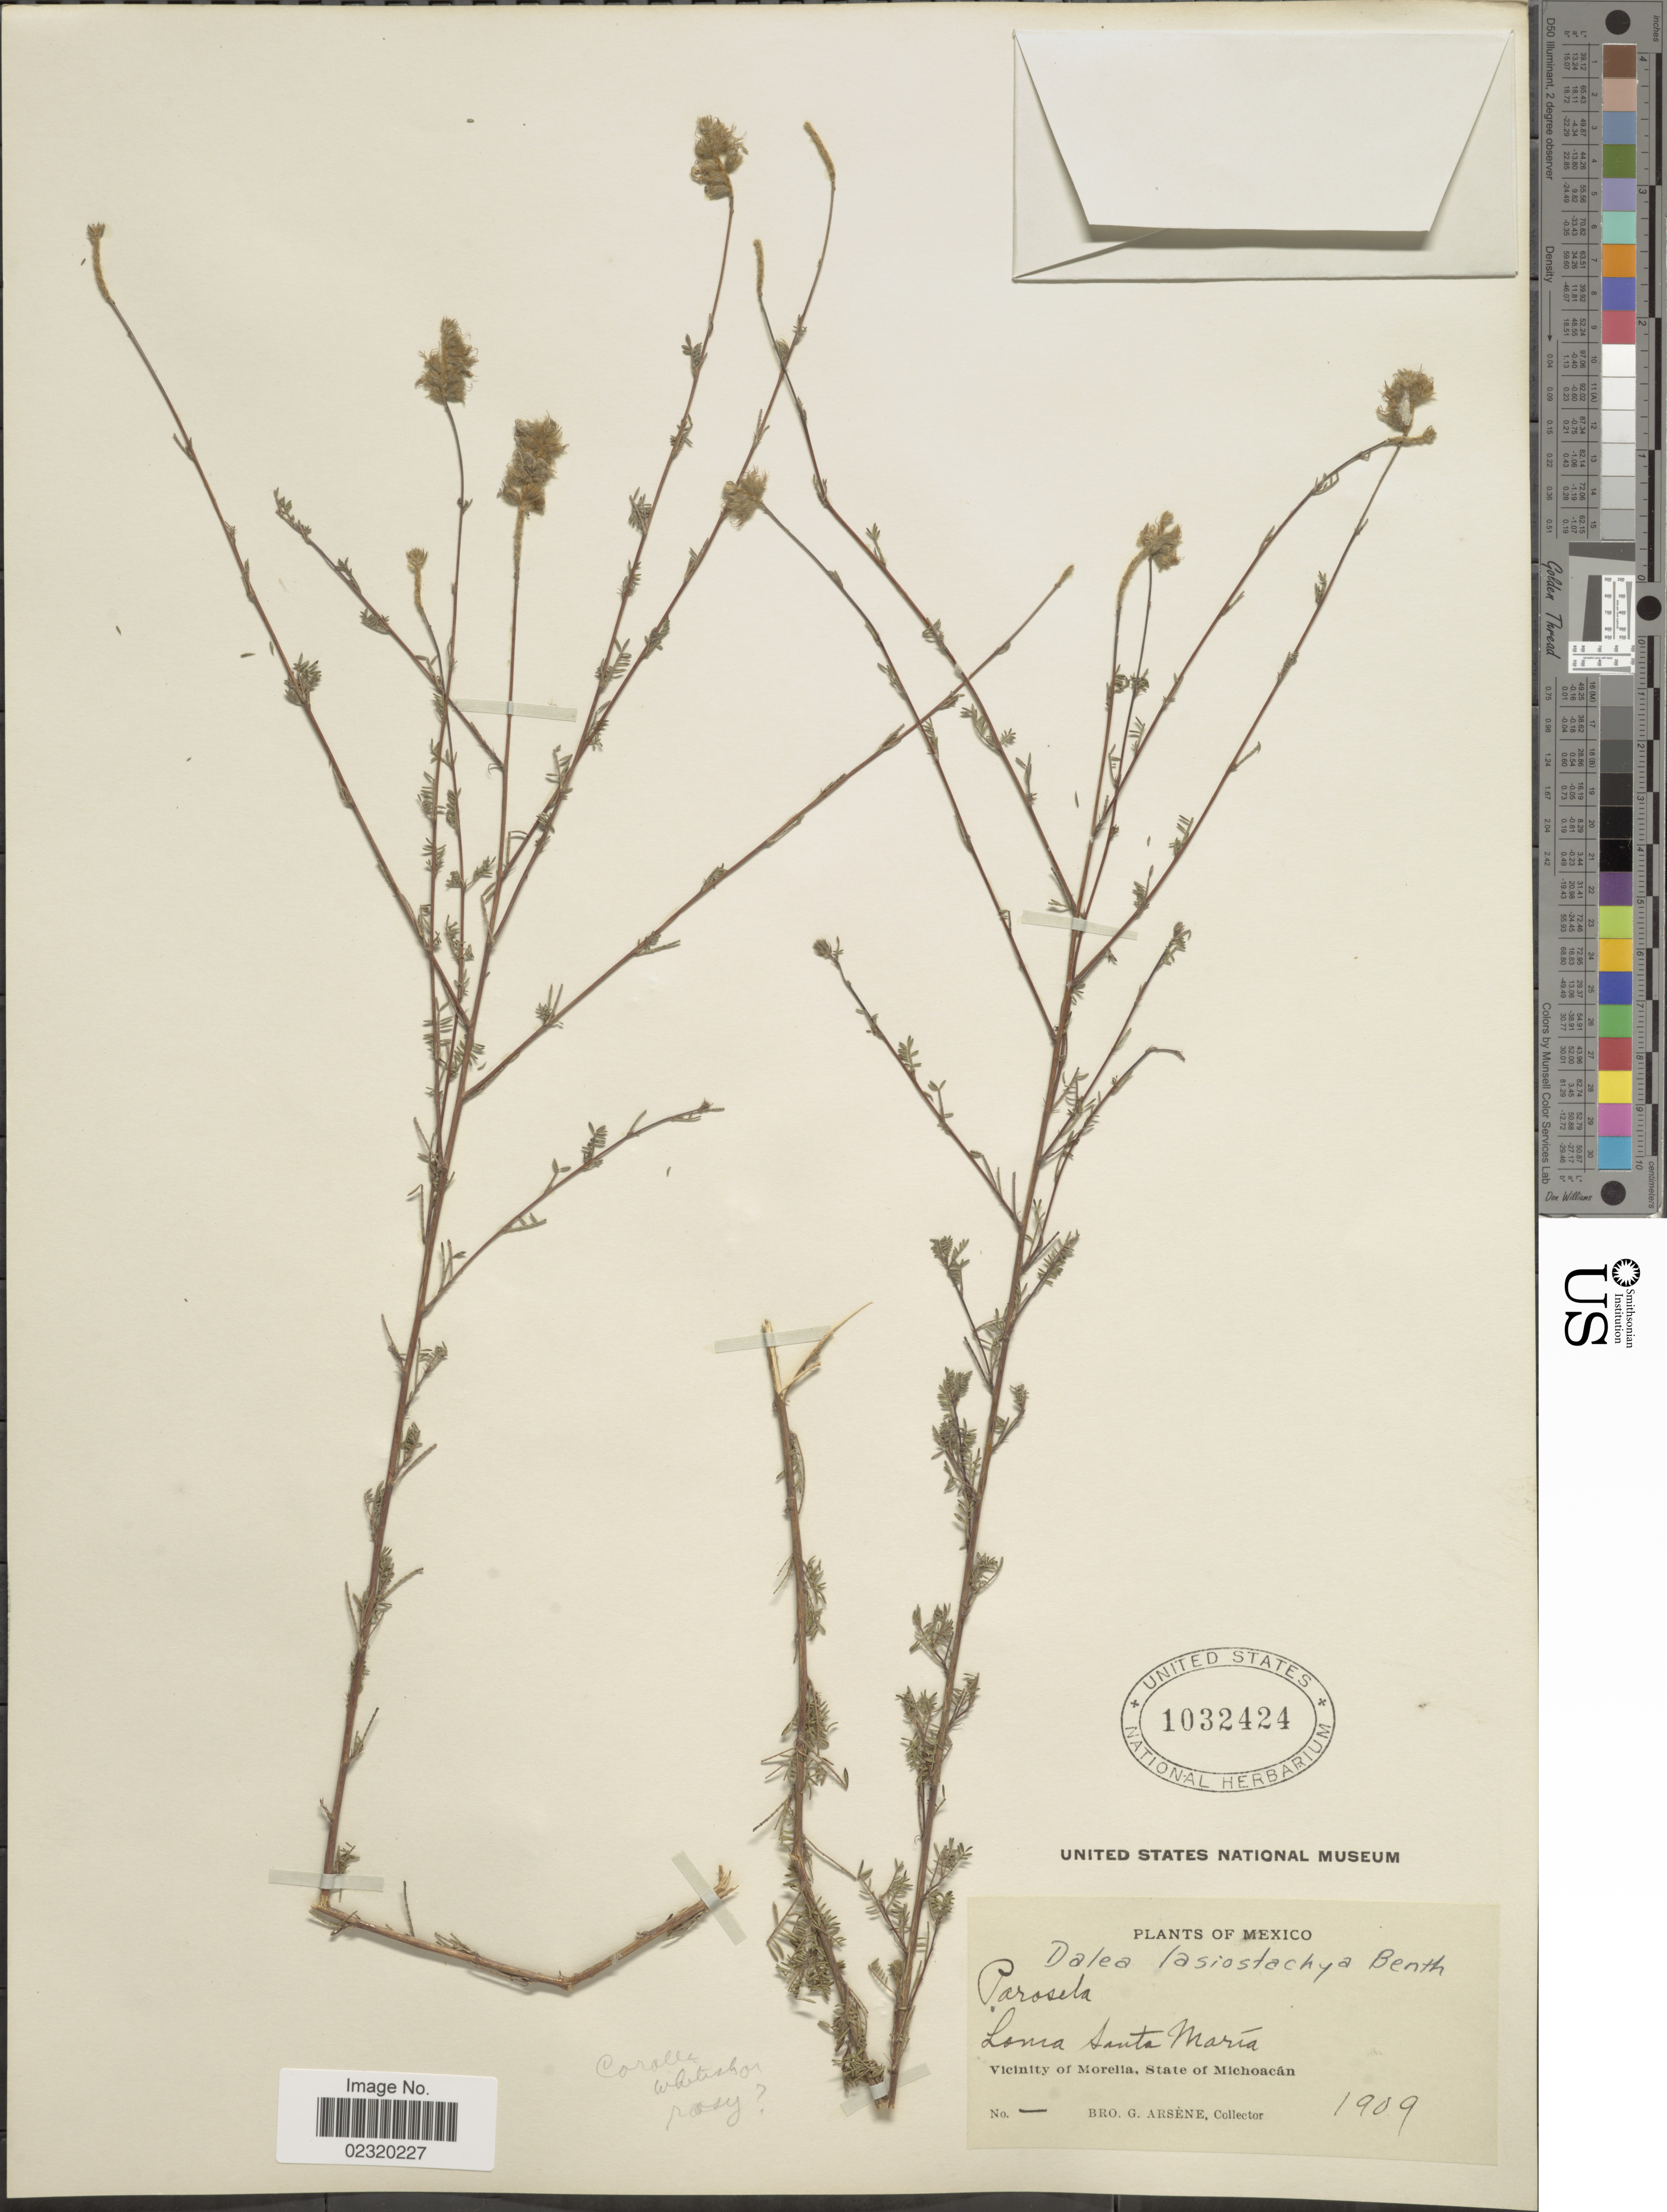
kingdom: Plantae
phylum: Tracheophyta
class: Magnoliopsida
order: Fabales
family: Fabaceae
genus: Dalea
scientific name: Dalea versicolor var. involuta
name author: (Rydb.) Barneby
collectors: Bro. G. Arsène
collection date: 1909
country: Mexico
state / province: Michoacán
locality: Loma Santa María, Vicinity of Morelia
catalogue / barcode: US 1032424